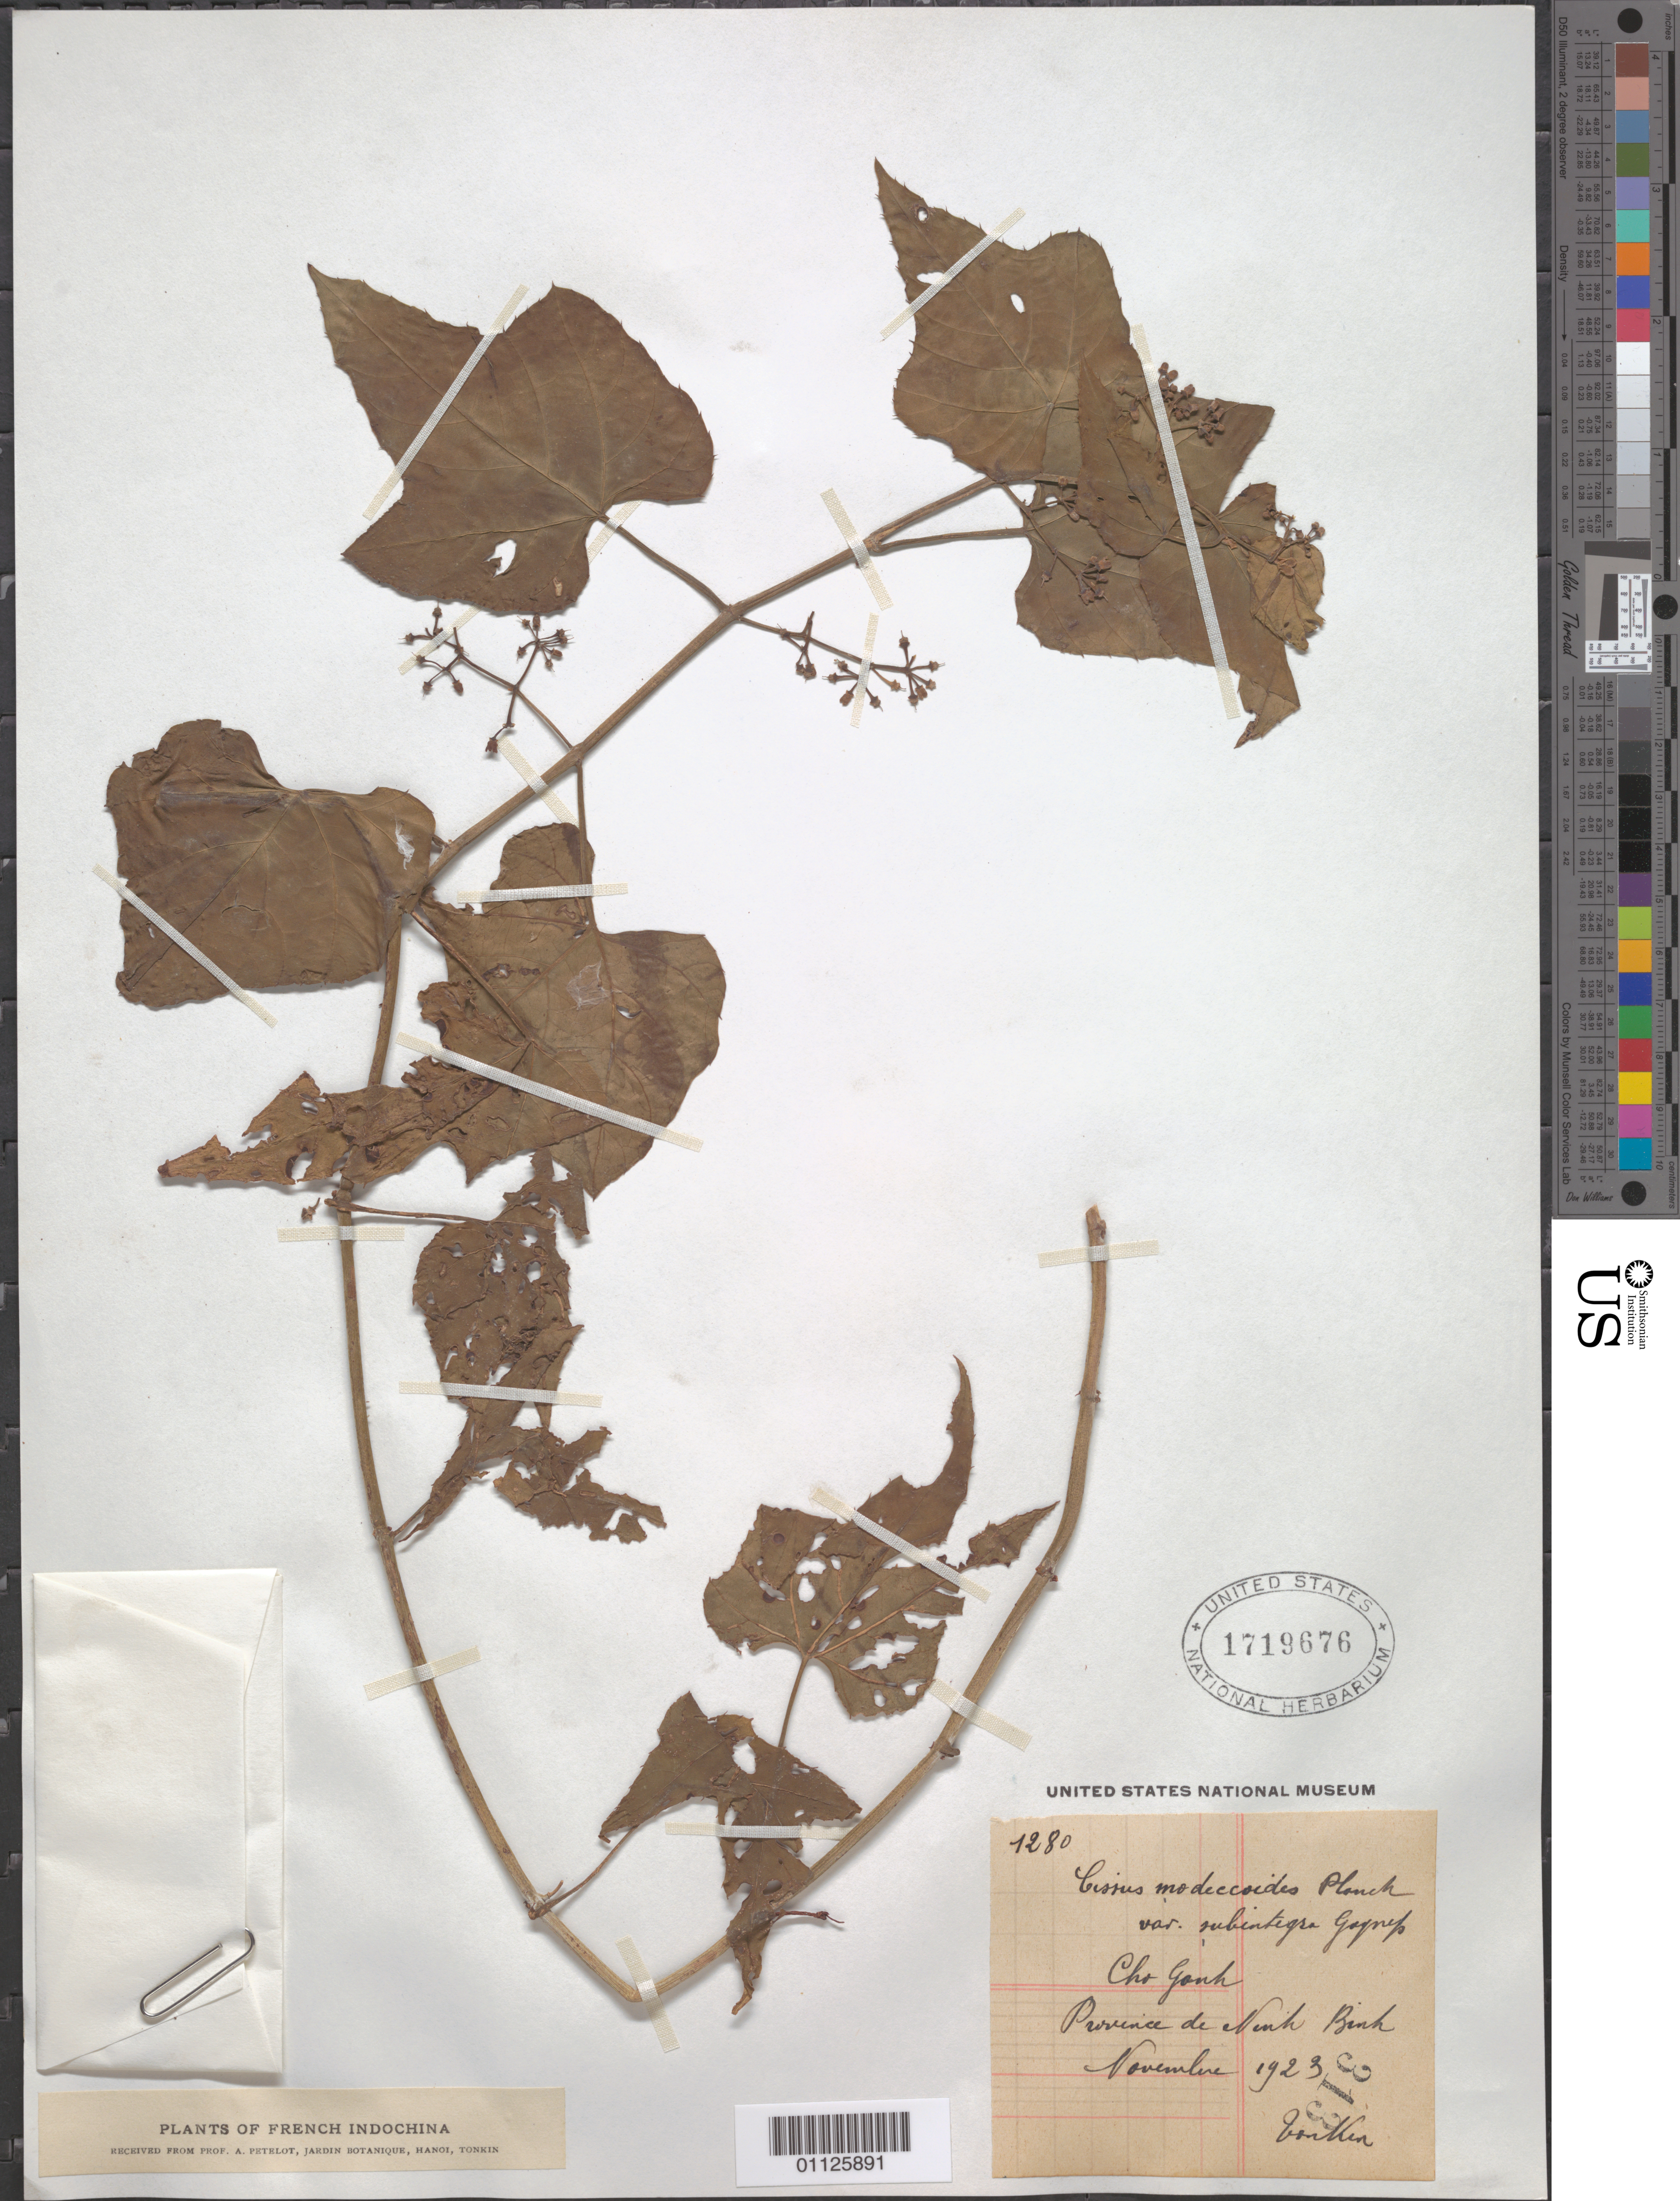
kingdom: Plantae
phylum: Tracheophyta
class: Magnoliopsida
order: Vitales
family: Vitaceae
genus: Cissus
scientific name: Cissus modeccoides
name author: Planch.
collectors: A. Petelot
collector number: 313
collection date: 1923-11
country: Vietnam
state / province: Ninh Binh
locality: Tonkin. Hanoi.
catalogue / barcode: US 1719676